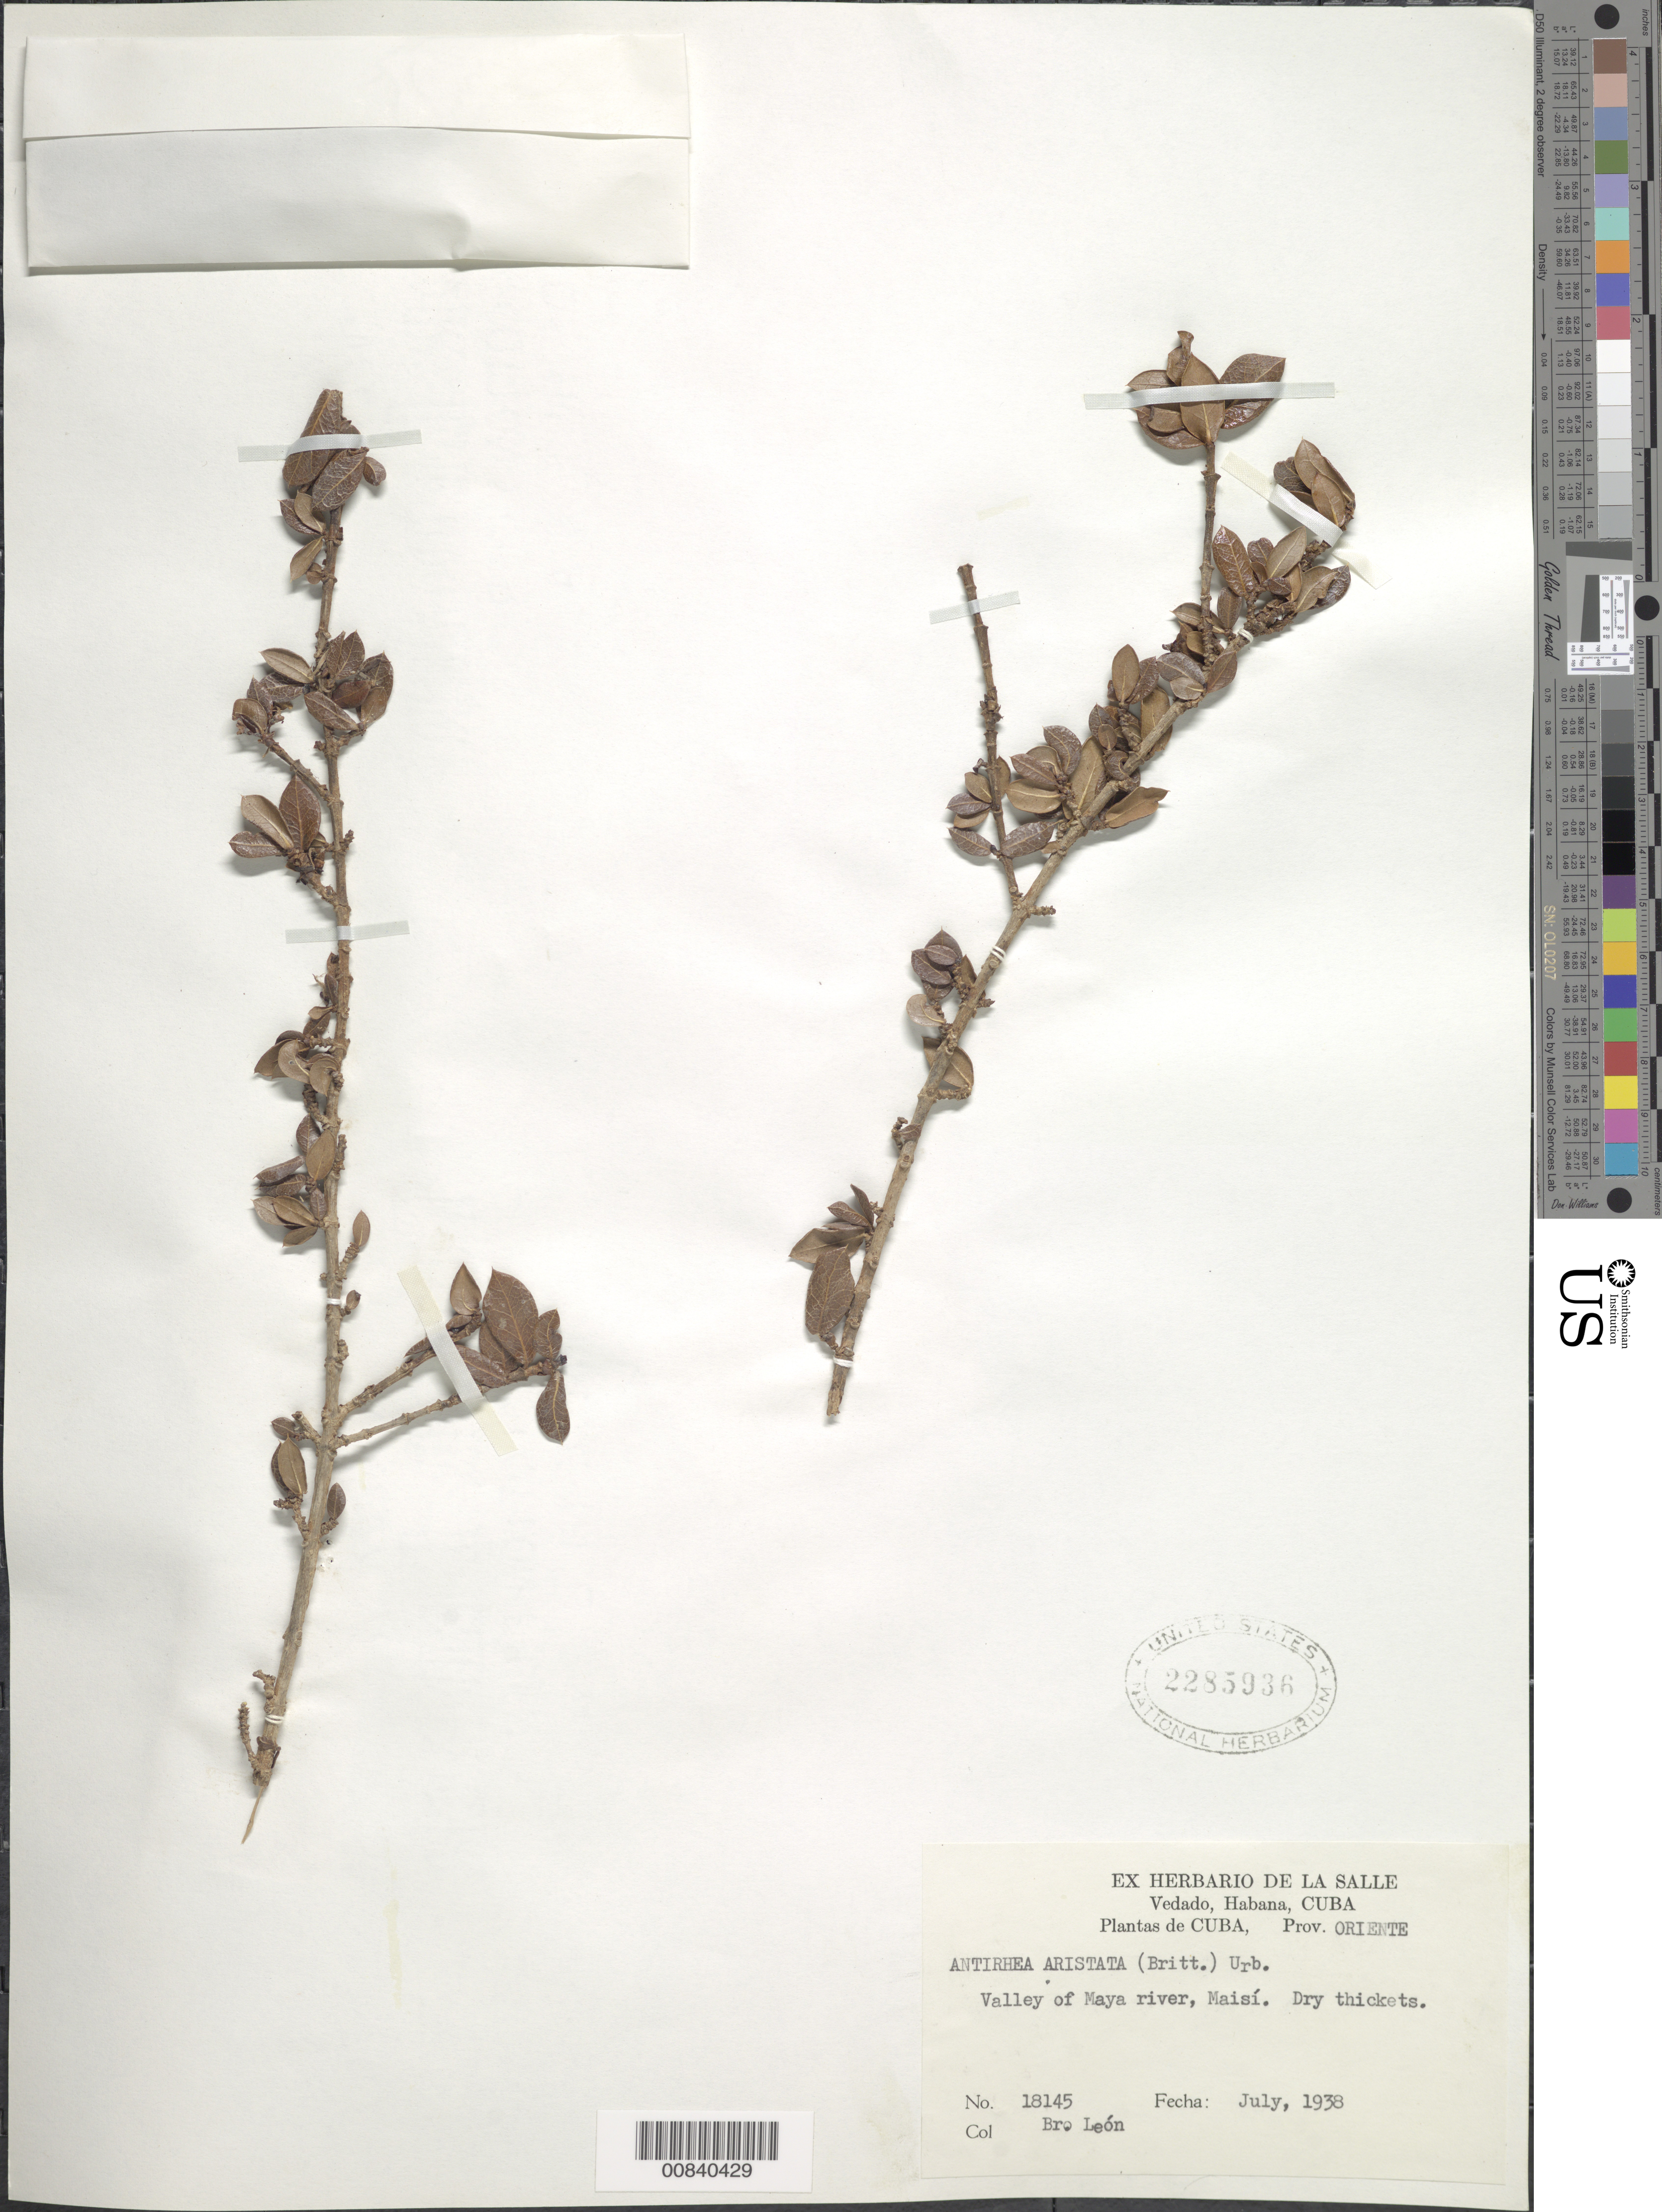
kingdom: Plantae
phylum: Tracheophyta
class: Magnoliopsida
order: Gentianales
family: Rubiaceae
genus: Stenostomum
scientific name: Stenostomum aristatum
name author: Britton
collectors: Bro. León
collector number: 18145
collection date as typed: Jul 1938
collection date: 1938-07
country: Cuba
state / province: Oriente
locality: Valley of Maya River, Maisí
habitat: Dry thickets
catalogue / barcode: US 2285936